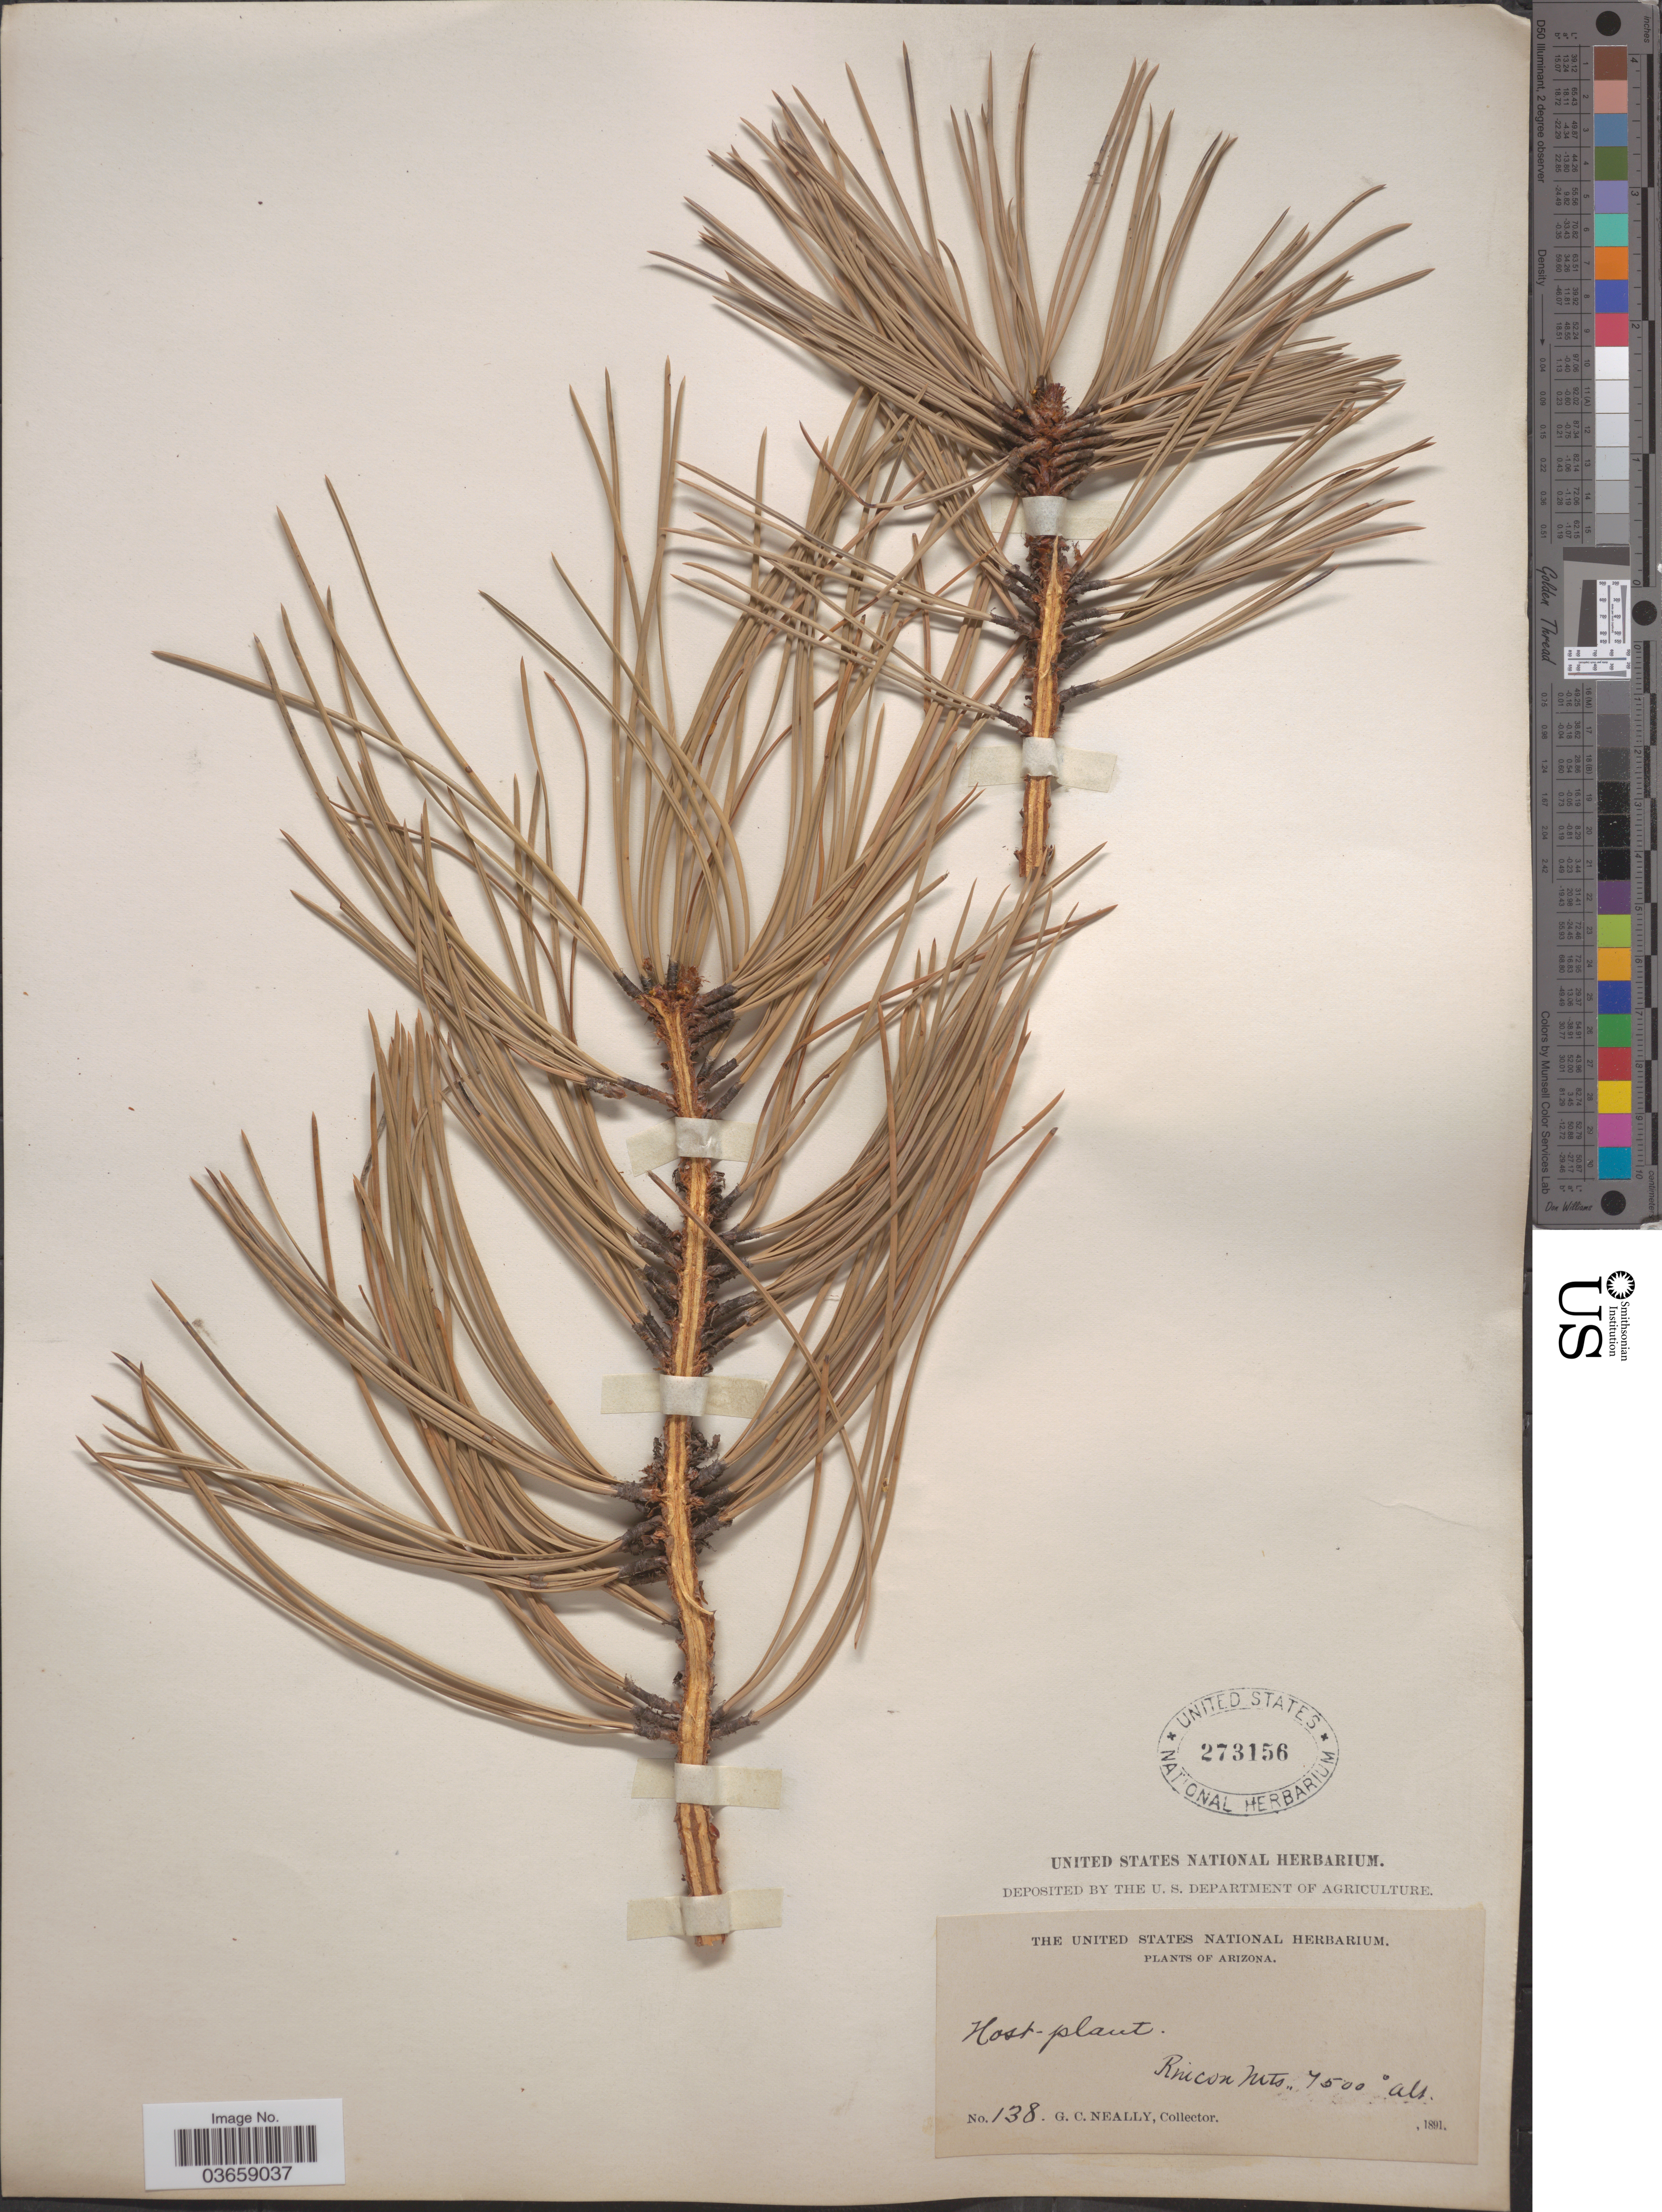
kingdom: Plantae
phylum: Tracheophyta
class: Magnoliopsida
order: Santalales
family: Viscaceae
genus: Arceuthobium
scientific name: Arceuthobium vaginatum f. cryptopodum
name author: (Engelm.) L.S. Gill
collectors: G. C. Nealley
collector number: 138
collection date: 1891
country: United States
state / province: Arizona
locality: Rincon Mts.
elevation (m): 2286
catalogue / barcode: US 273156